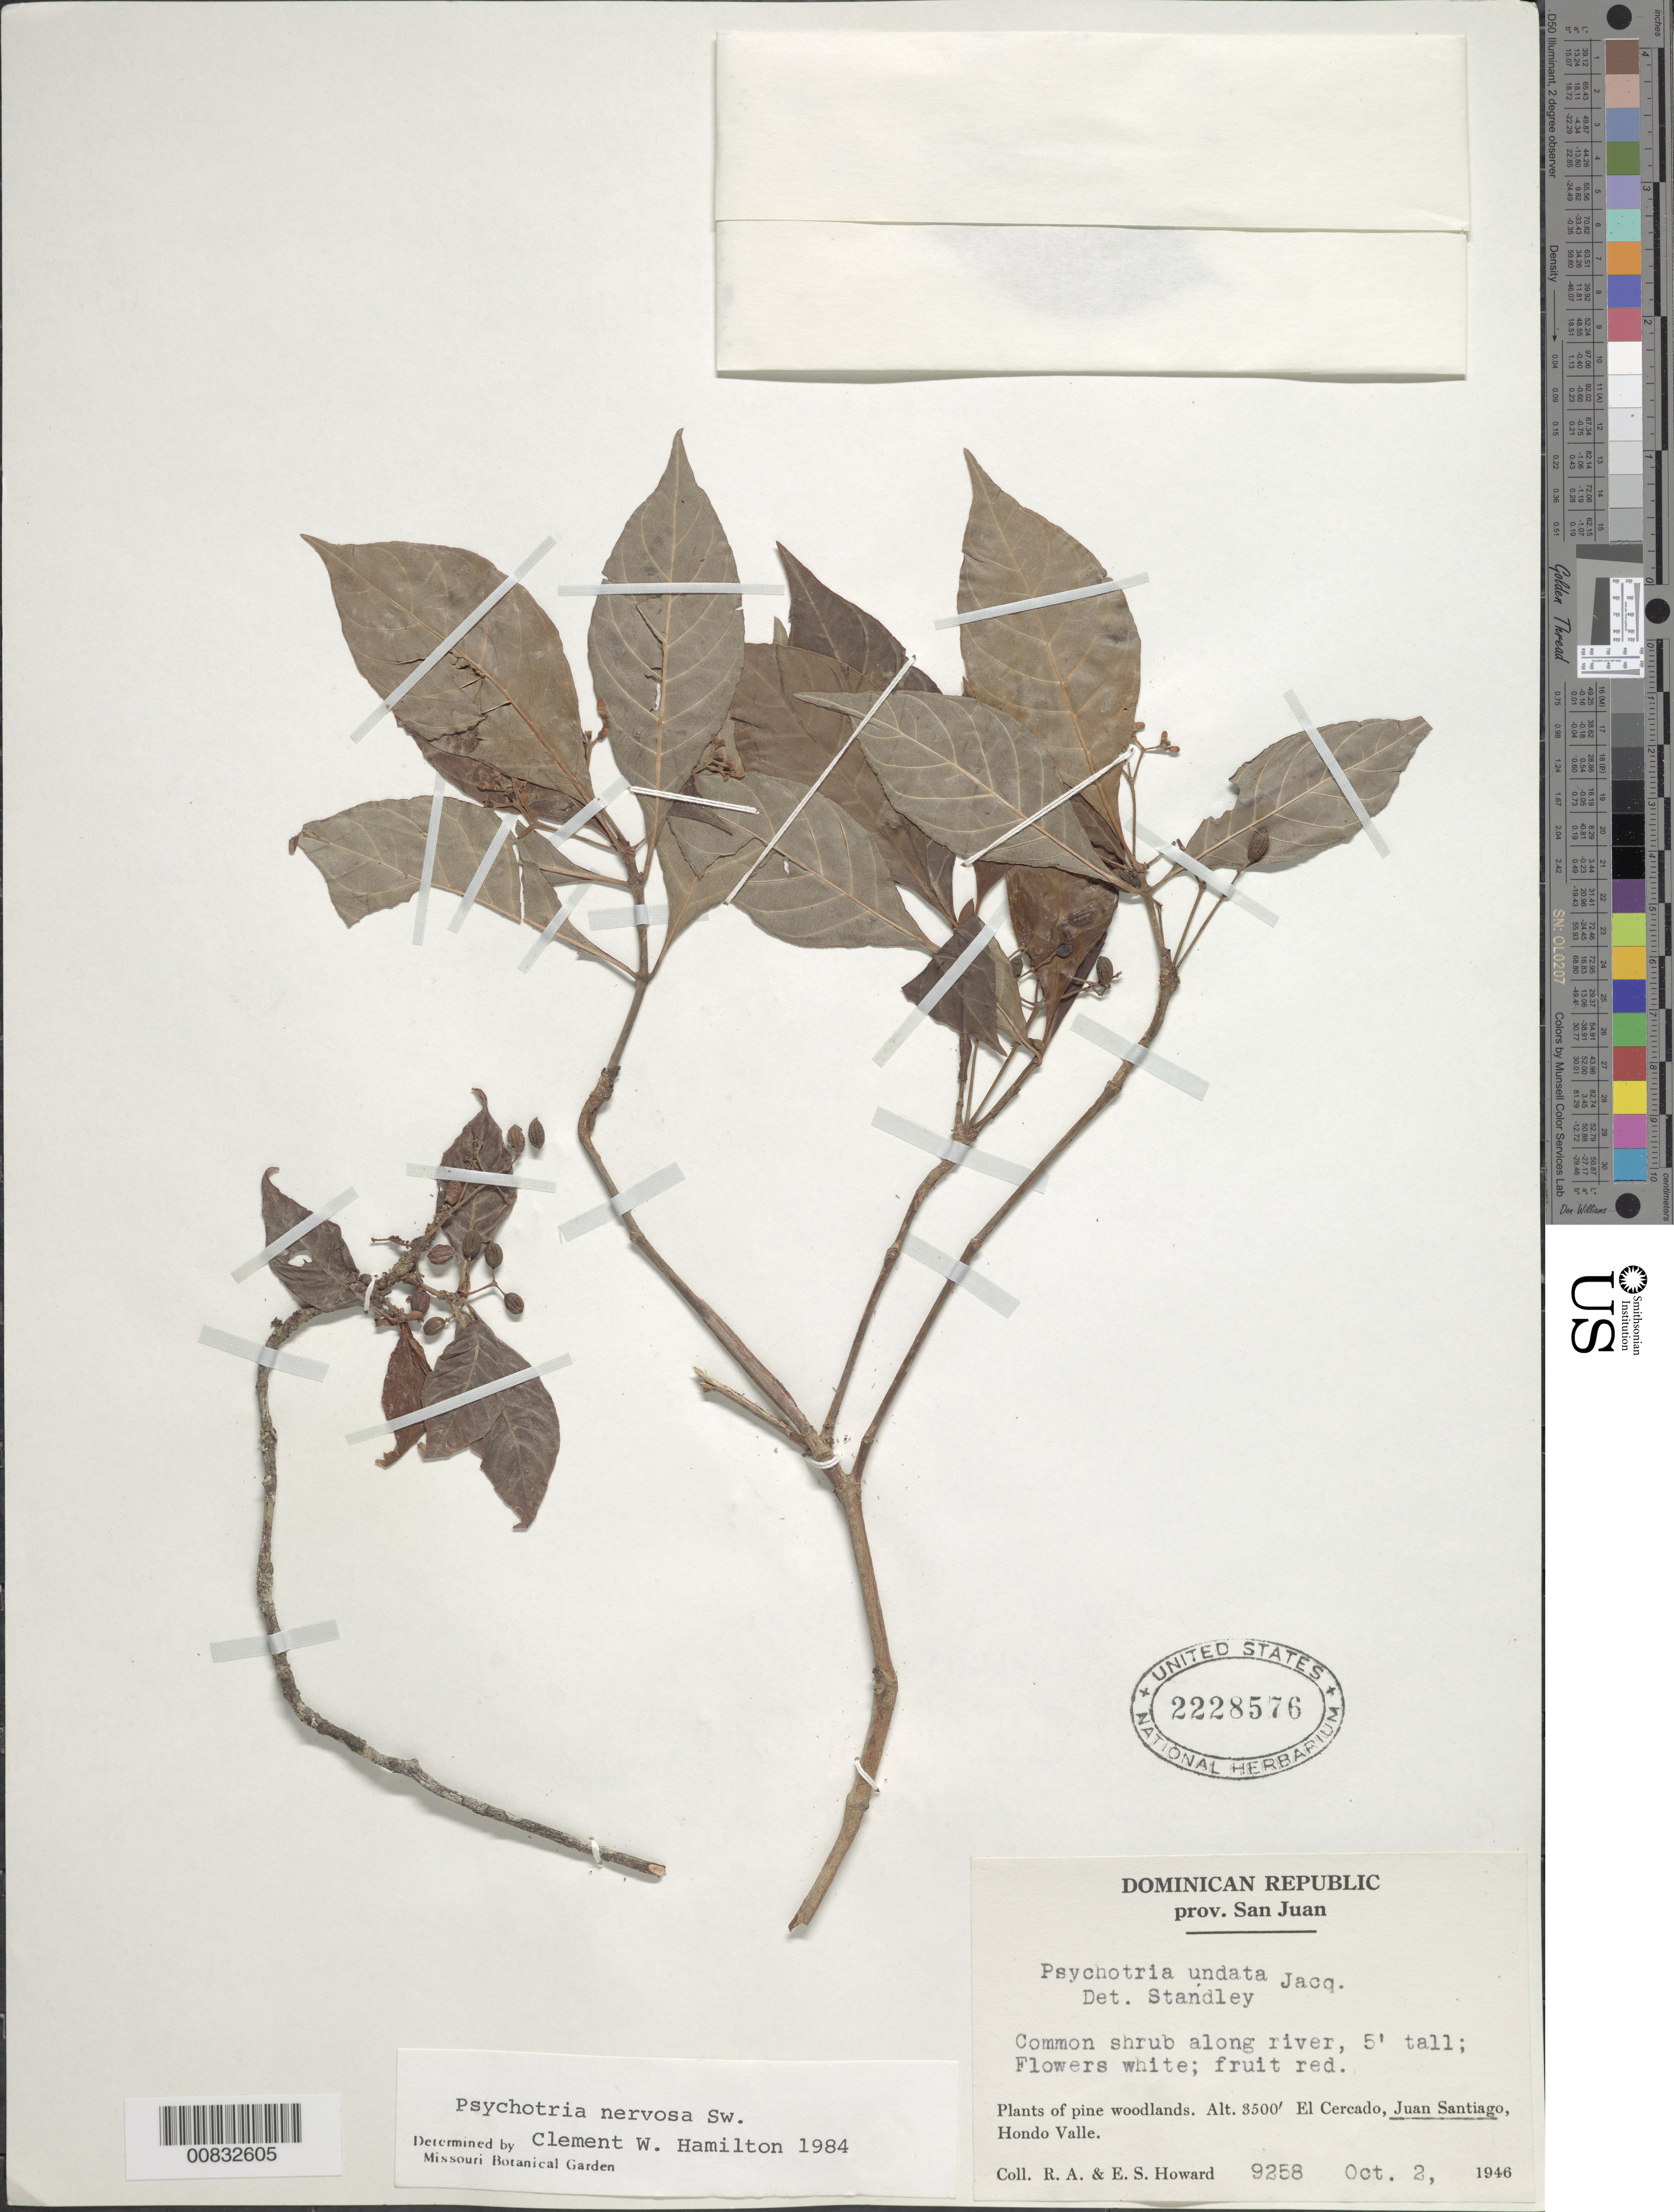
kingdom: Plantae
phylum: Tracheophyta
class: Magnoliopsida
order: Gentianales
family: Rubiaceae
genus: Psychotria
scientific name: Psychotria nervosa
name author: Sw.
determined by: Hamilton, C. W.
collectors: R. A. Howard & E. S. Howard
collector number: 9258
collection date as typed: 02 Oct 1946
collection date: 1946-10-02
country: Dominican Republic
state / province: San Juan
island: Hispaniola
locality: El Cercado, Juan Santiago, Hondo Valle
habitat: Along river in pine woodlands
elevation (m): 1067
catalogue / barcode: US 2228576